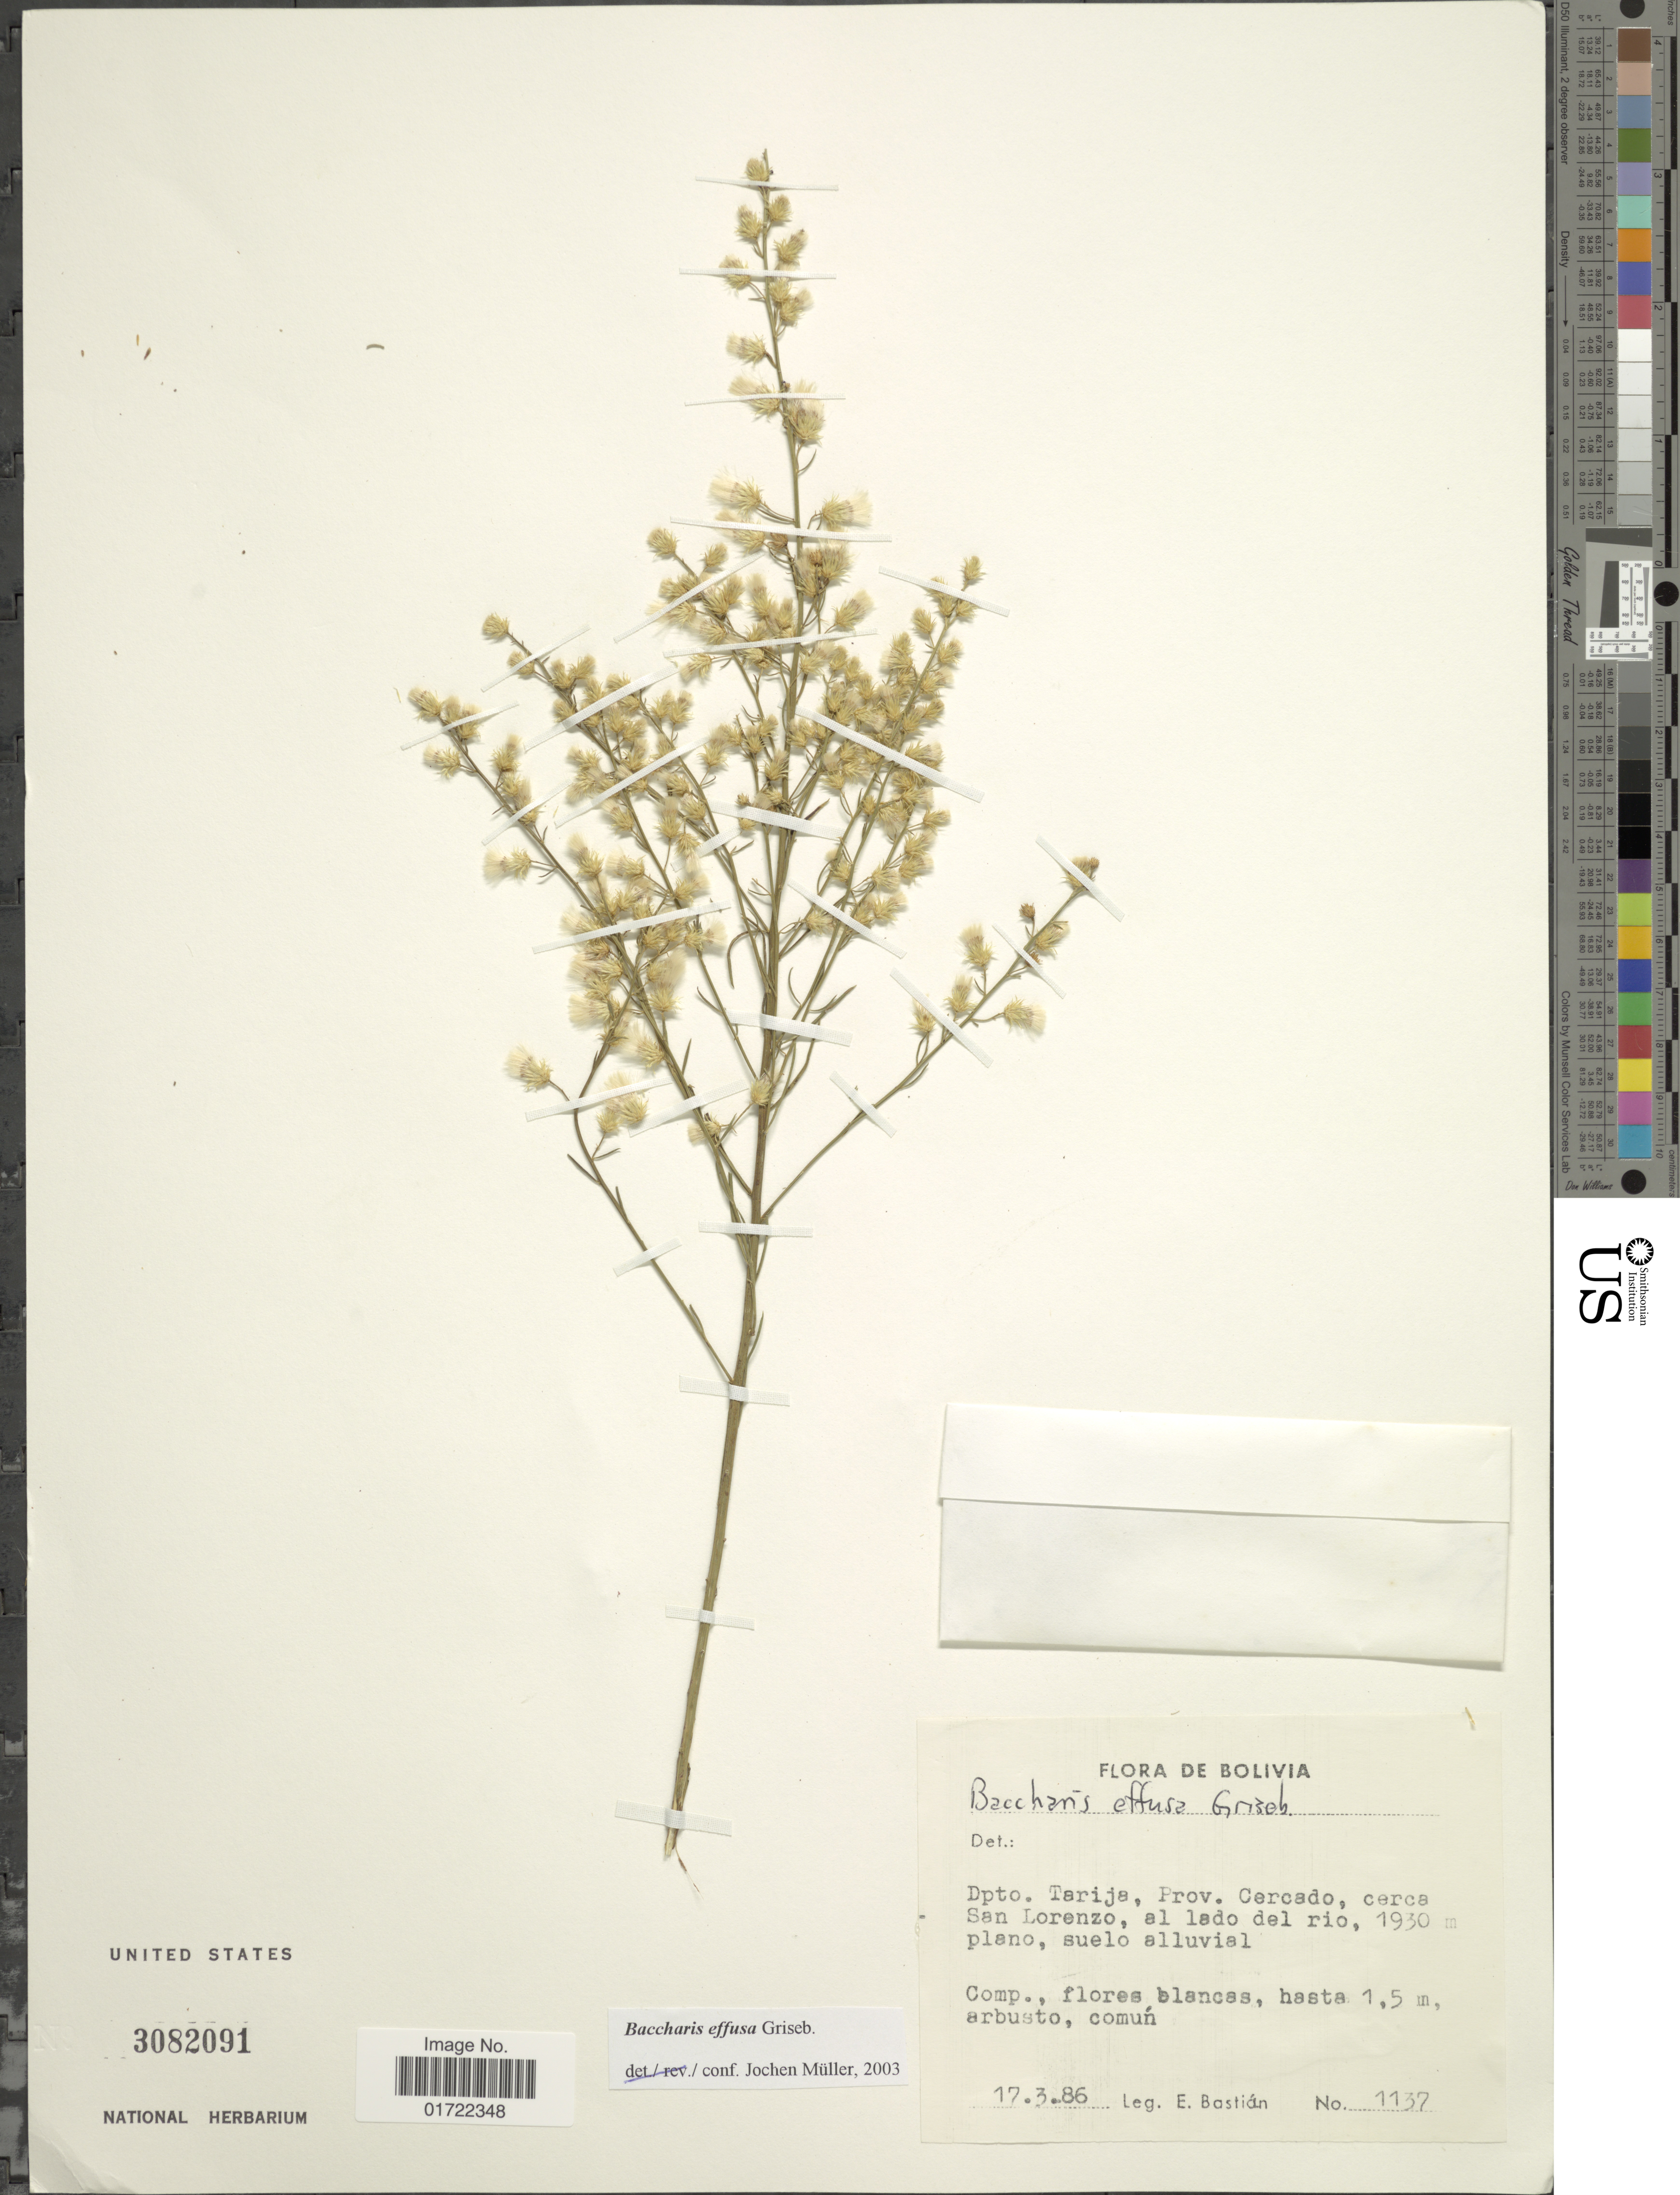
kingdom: Plantae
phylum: Tracheophyta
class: Magnoliopsida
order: Asterales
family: Asteraceae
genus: Baccharis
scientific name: Baccharis effusa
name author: Griseb.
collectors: E. Bastian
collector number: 1137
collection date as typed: Transcribed d/m/y: 17/3/86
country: Bolivia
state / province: Tarija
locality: Prov. Cercado, cerca San Lorenzo, al lado del rio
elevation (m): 1930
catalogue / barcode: US 3082091